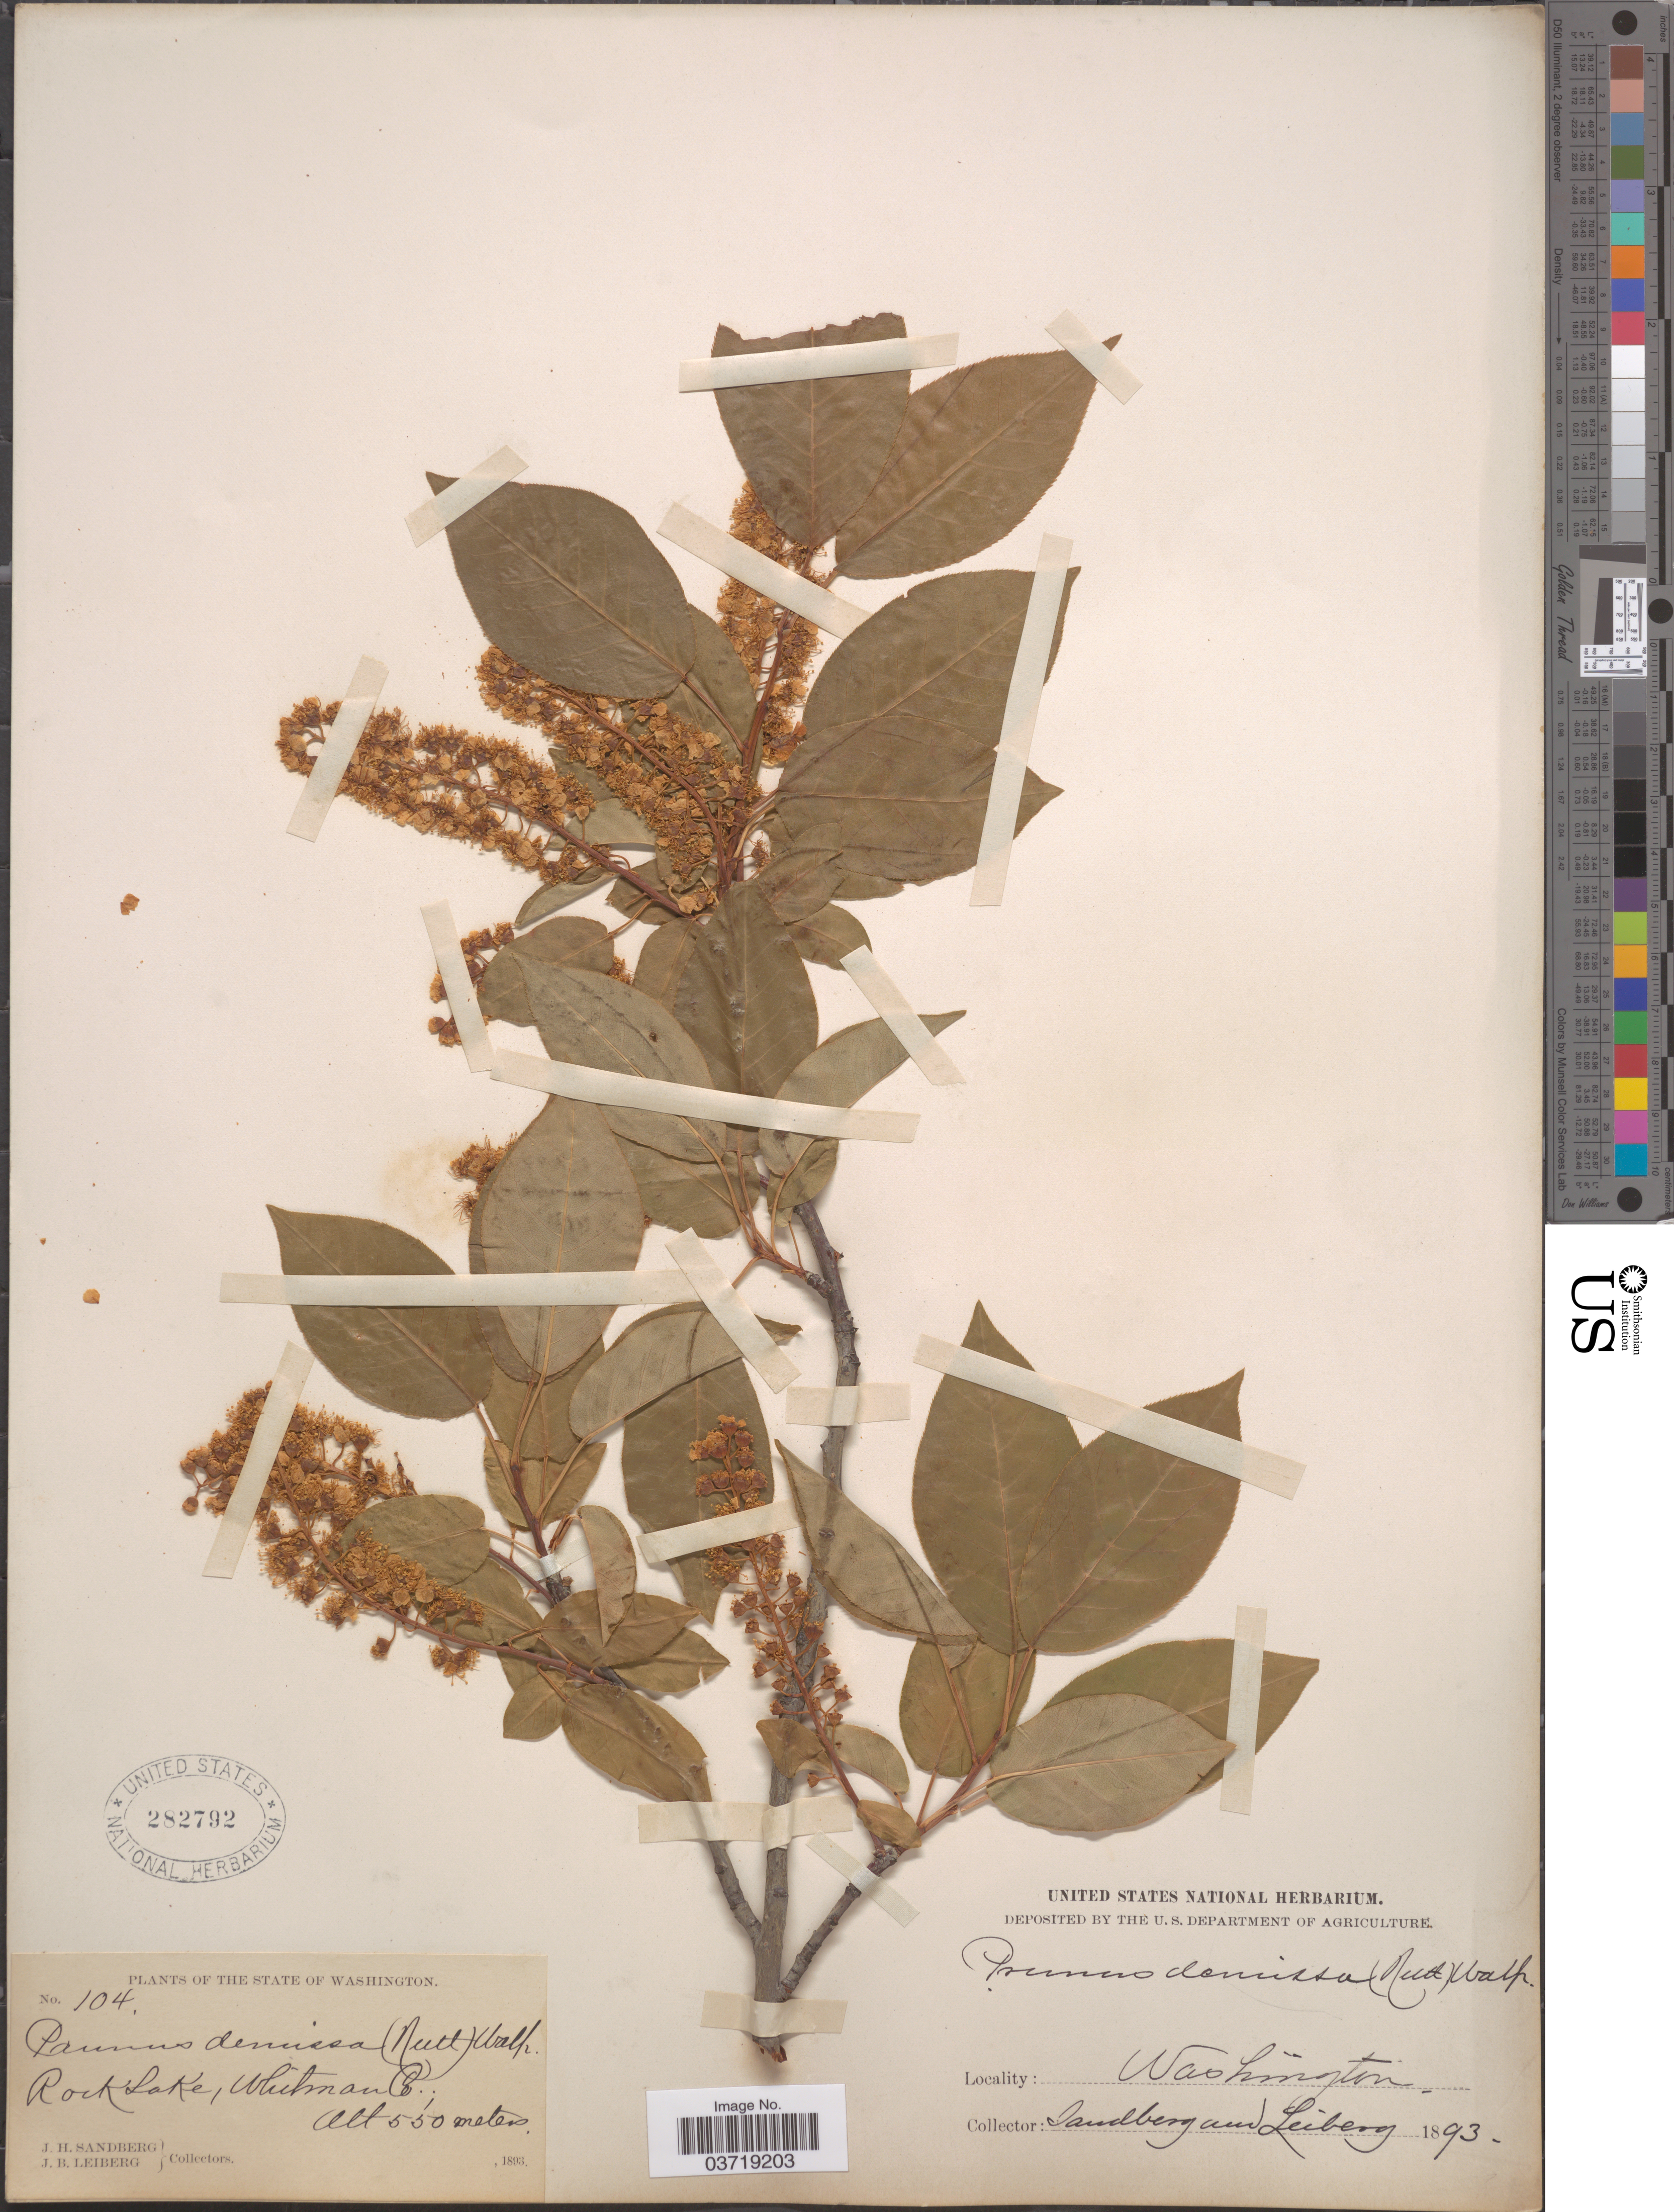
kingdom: Plantae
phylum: Tracheophyta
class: Magnoliopsida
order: Rosales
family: Rosaceae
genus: Prunus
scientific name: Prunus virginiana var. demissa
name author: (Nutt.) Torr.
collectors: J. H. Sandberg & J. B. Leiberg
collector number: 104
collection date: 1893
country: United States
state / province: Washington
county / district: Whitman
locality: Rock Lake, Whitman Co.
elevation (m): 550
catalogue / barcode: US 282792